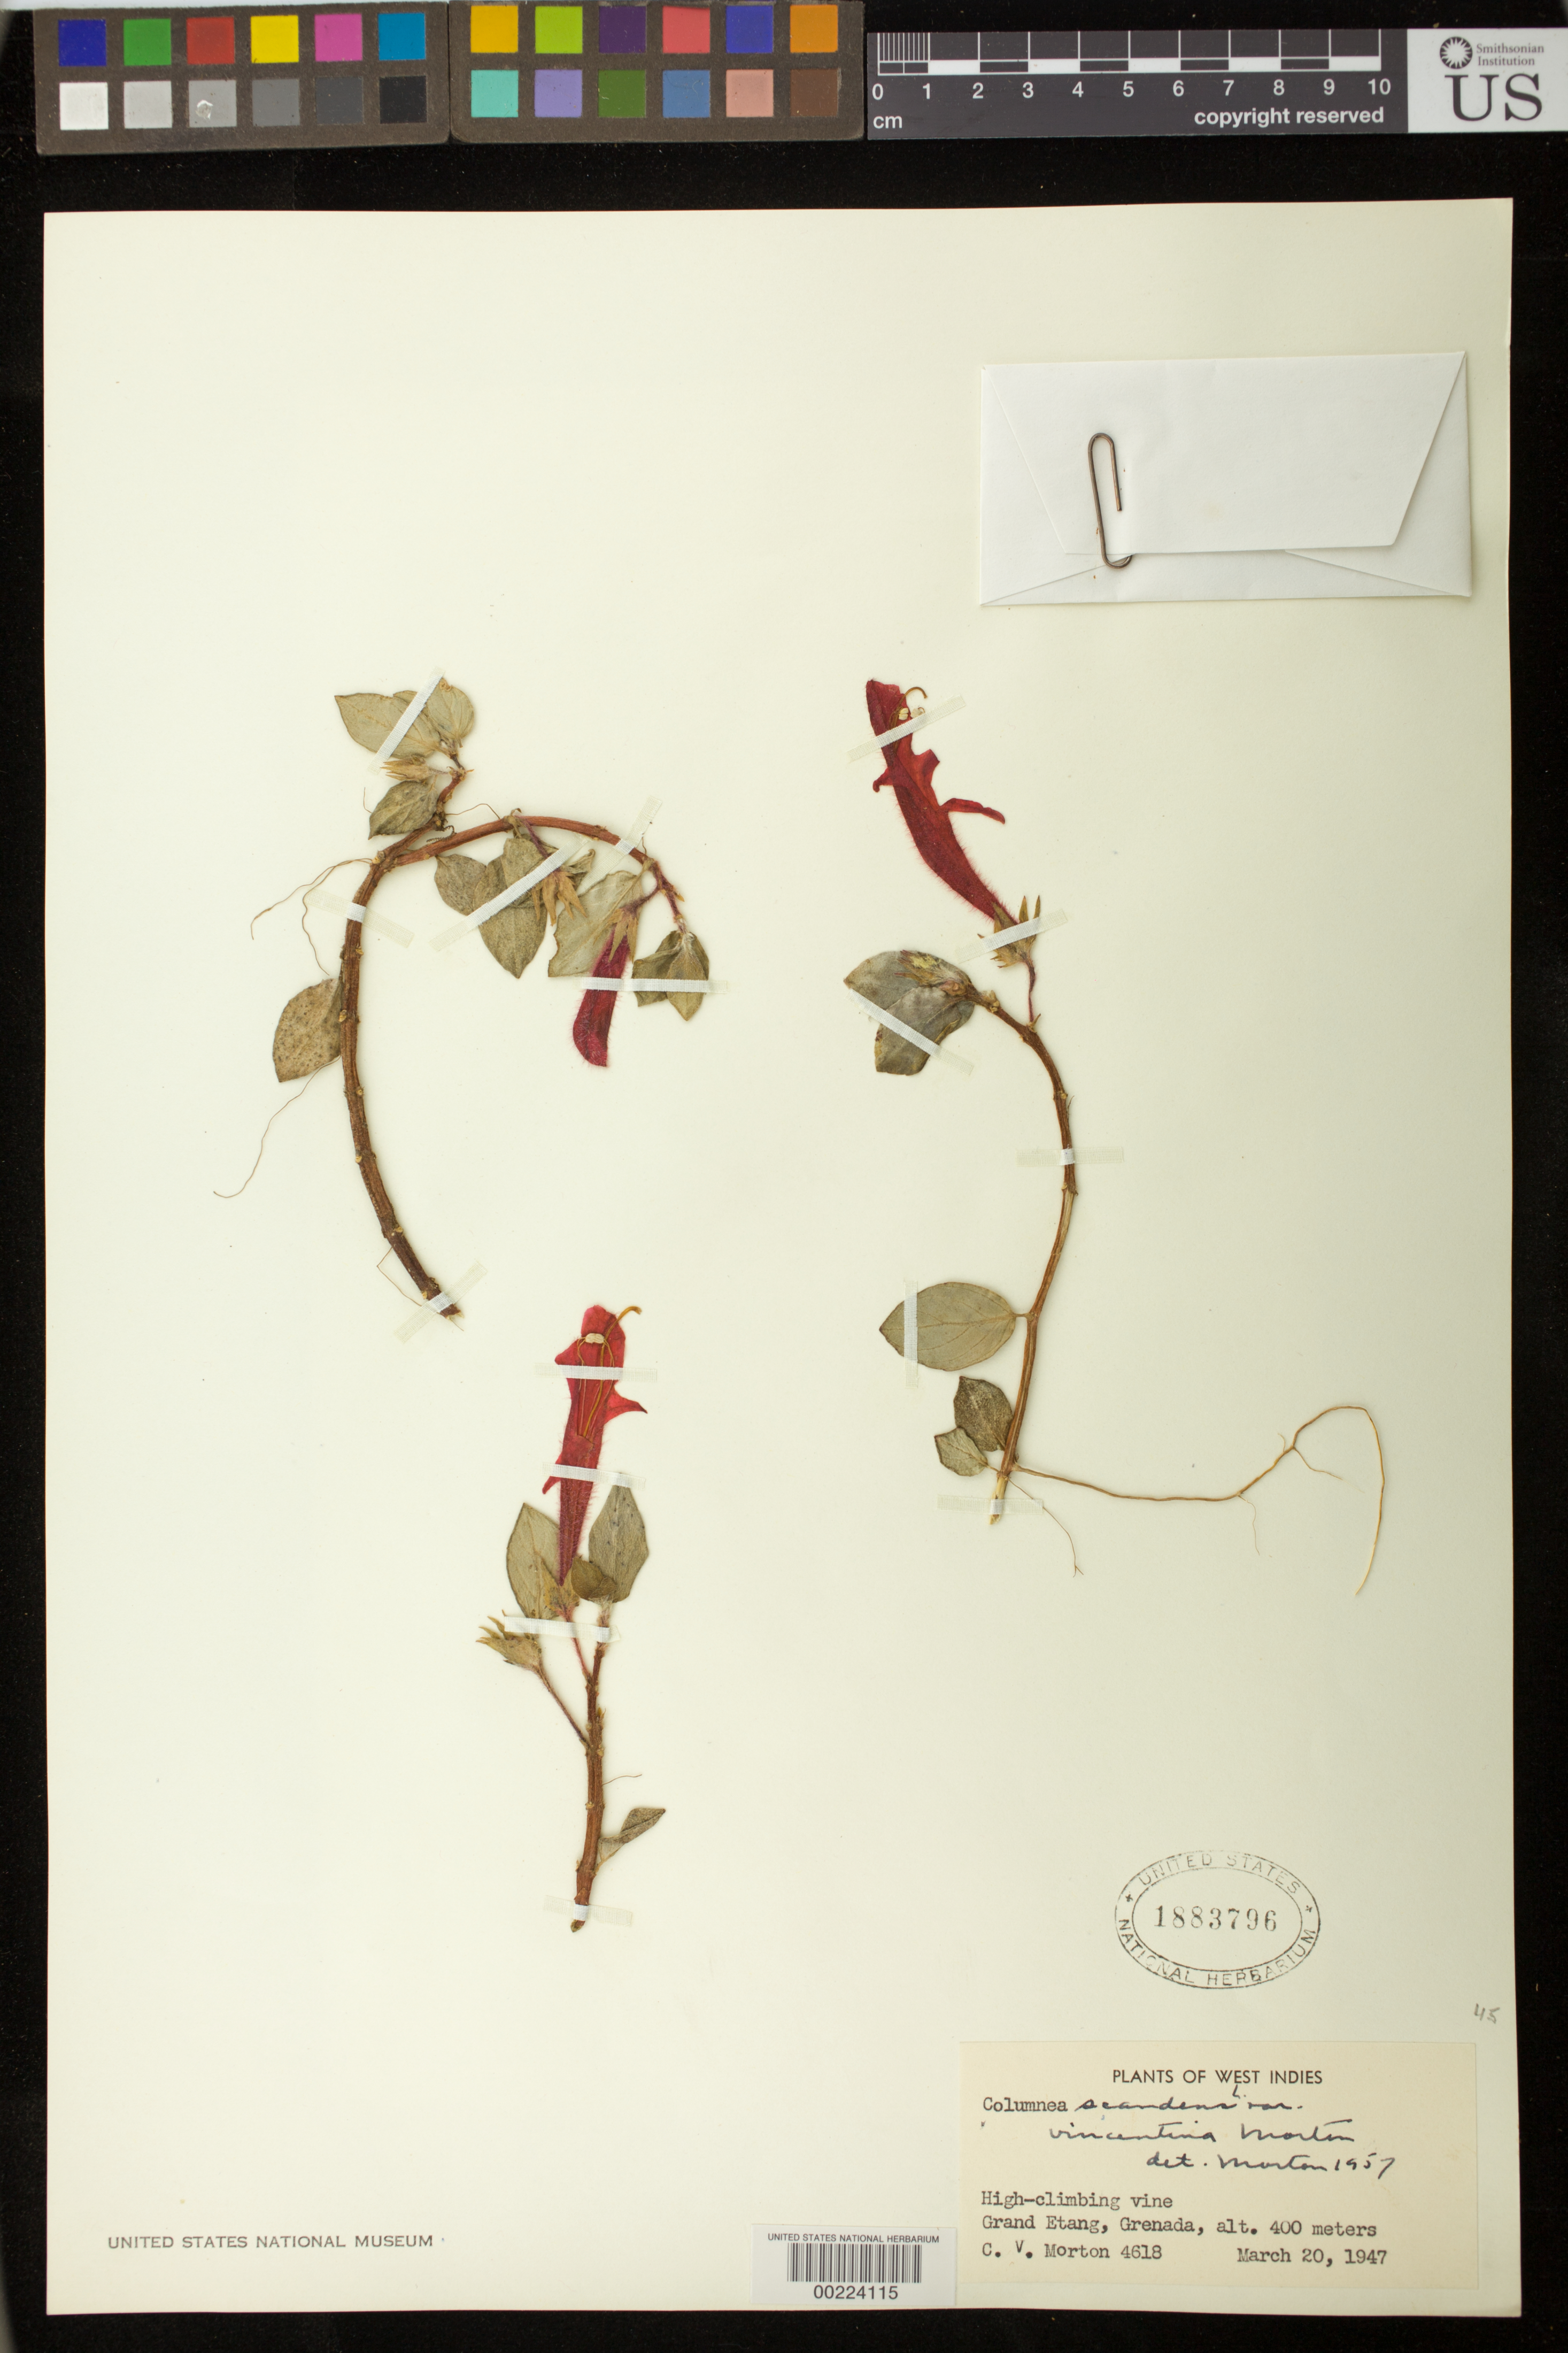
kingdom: Plantae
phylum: Tracheophyta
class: Magnoliopsida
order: Lamiales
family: Gesneriaceae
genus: Columnea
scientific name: Columnea scandens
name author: L.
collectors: C. V. Morton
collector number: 4618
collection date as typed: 20 Mar 1947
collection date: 1947-03-20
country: Grenada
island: Grenada I.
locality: Grand Etang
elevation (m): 400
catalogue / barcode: US 1883796